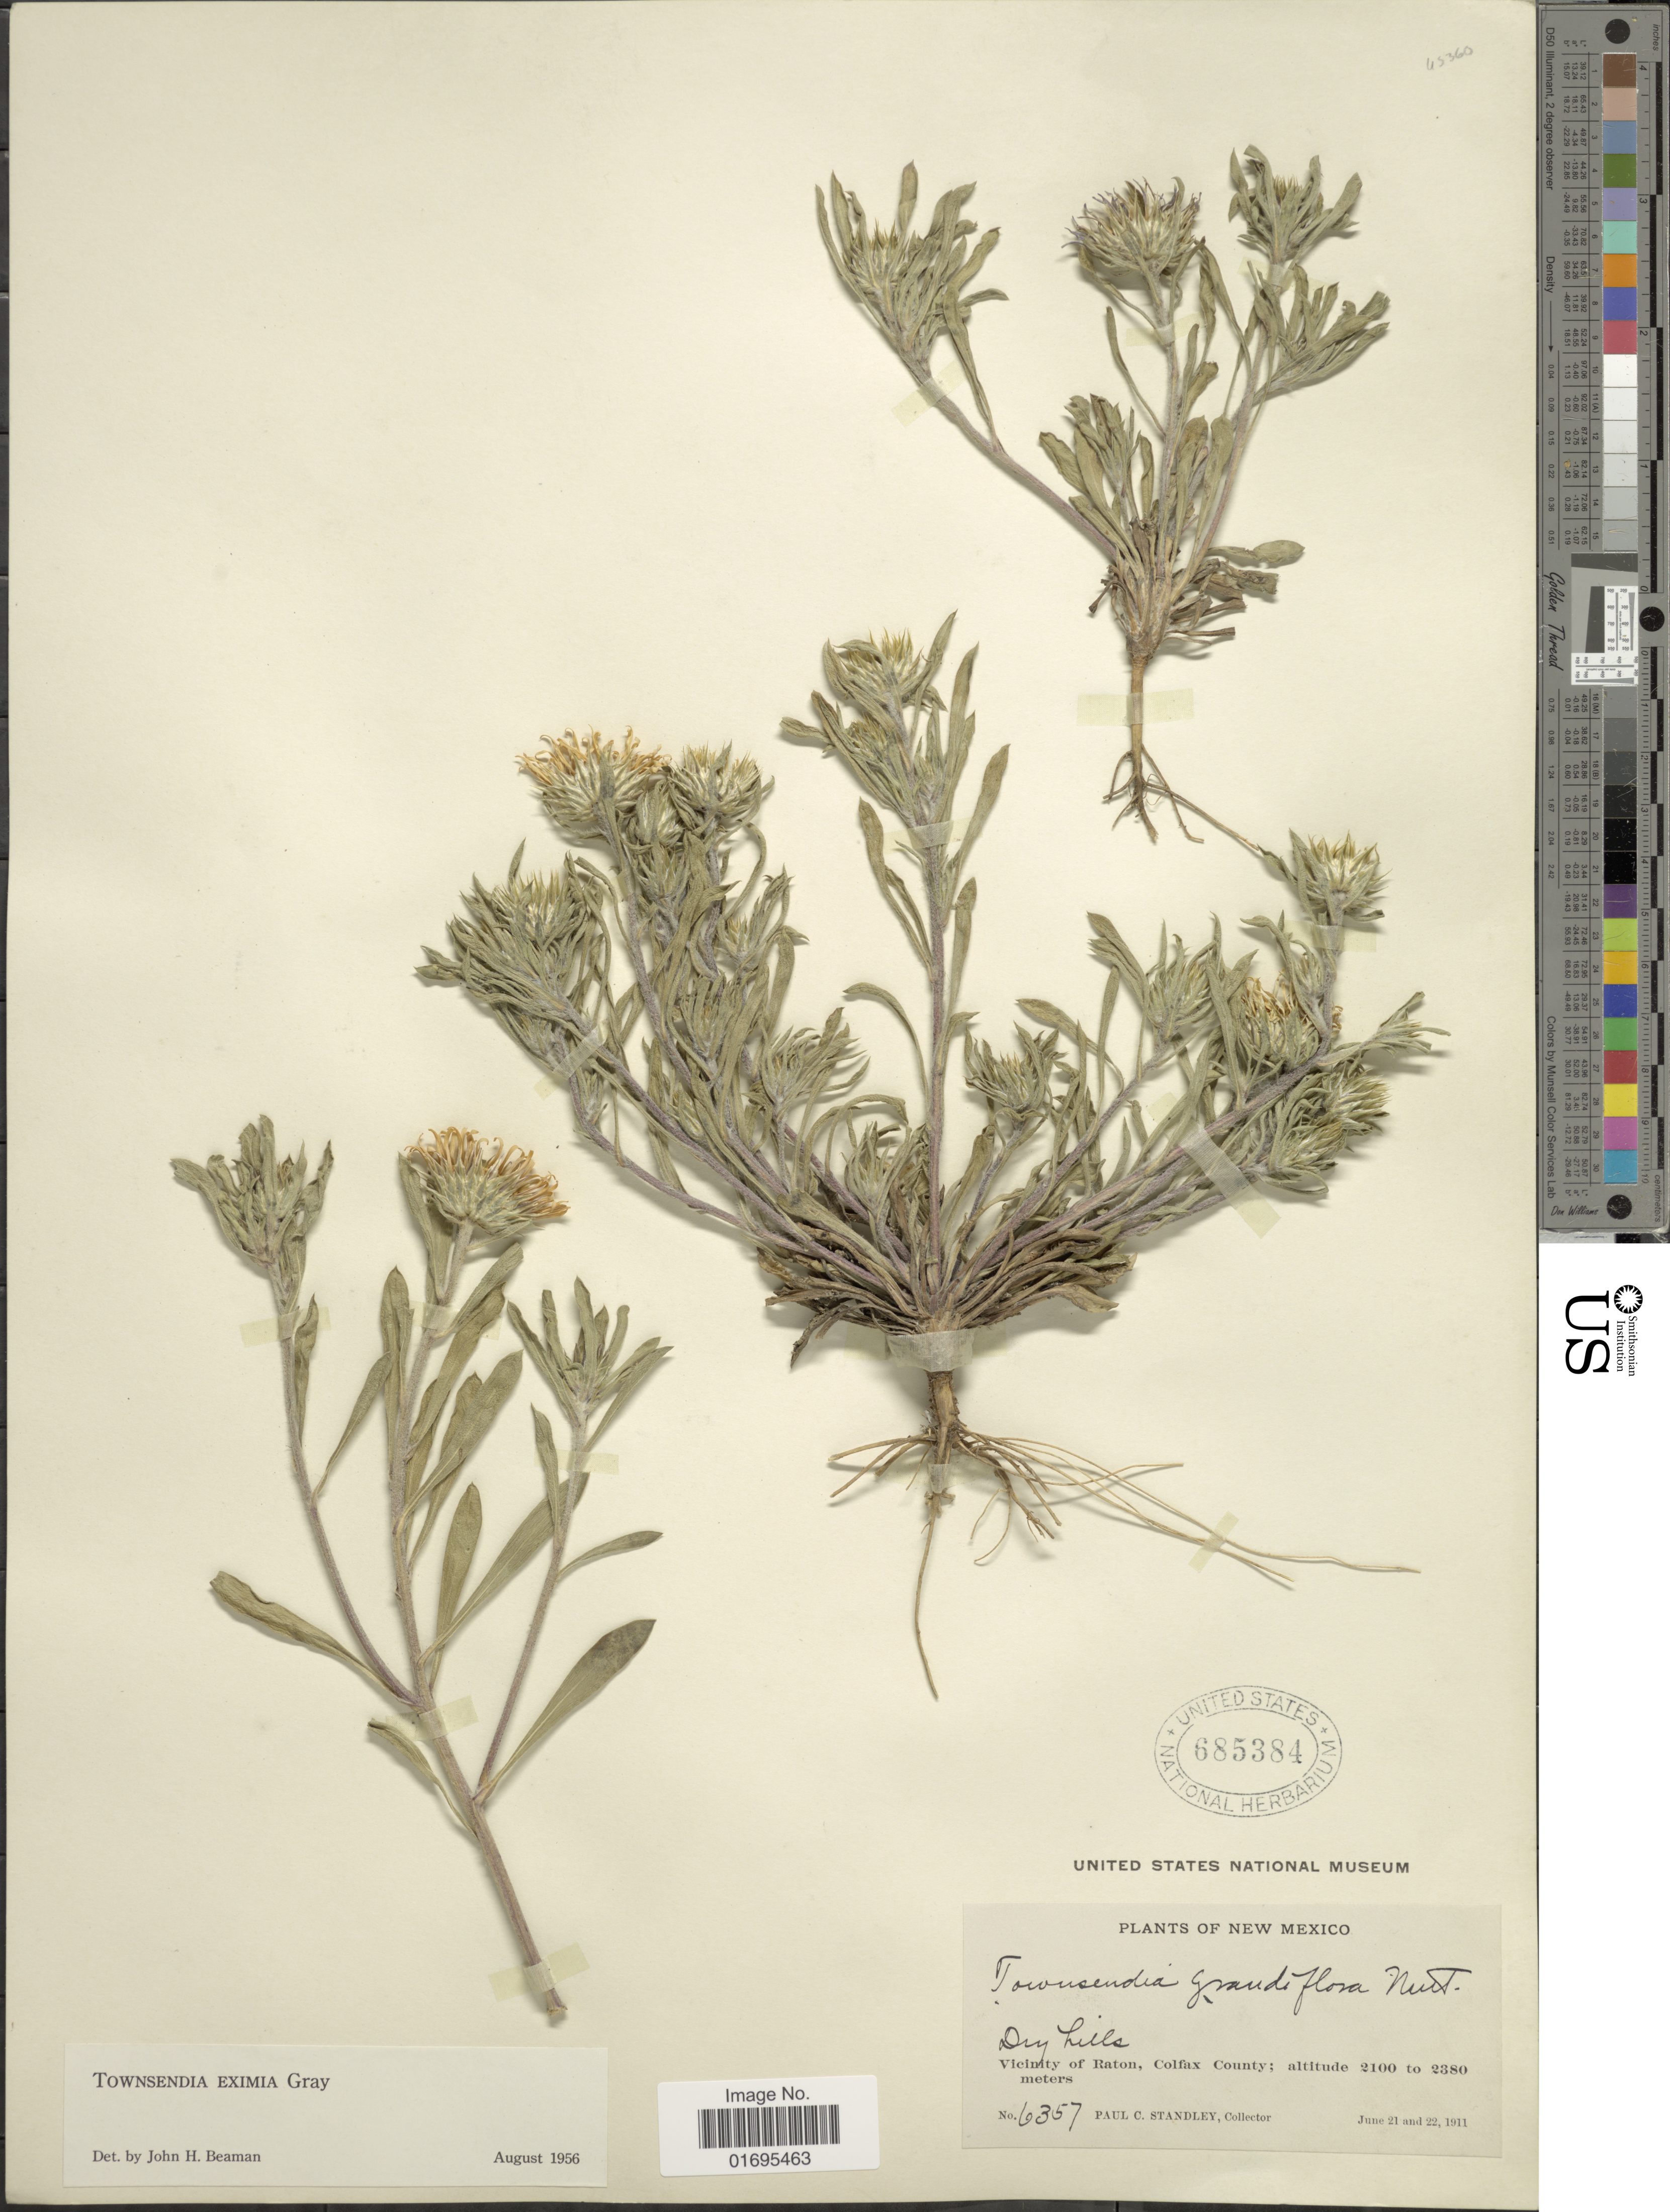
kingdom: Plantae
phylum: Tracheophyta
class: Magnoliopsida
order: Asterales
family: Asteraceae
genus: Townsendia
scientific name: Townsendia eximia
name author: A. Gray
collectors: P. C. Standley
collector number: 6357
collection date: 1911-06-21/1911-06-22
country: United States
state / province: New Mexico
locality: Dry hills, vicinity of Raton, Colfax County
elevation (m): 2100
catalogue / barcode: US 685384